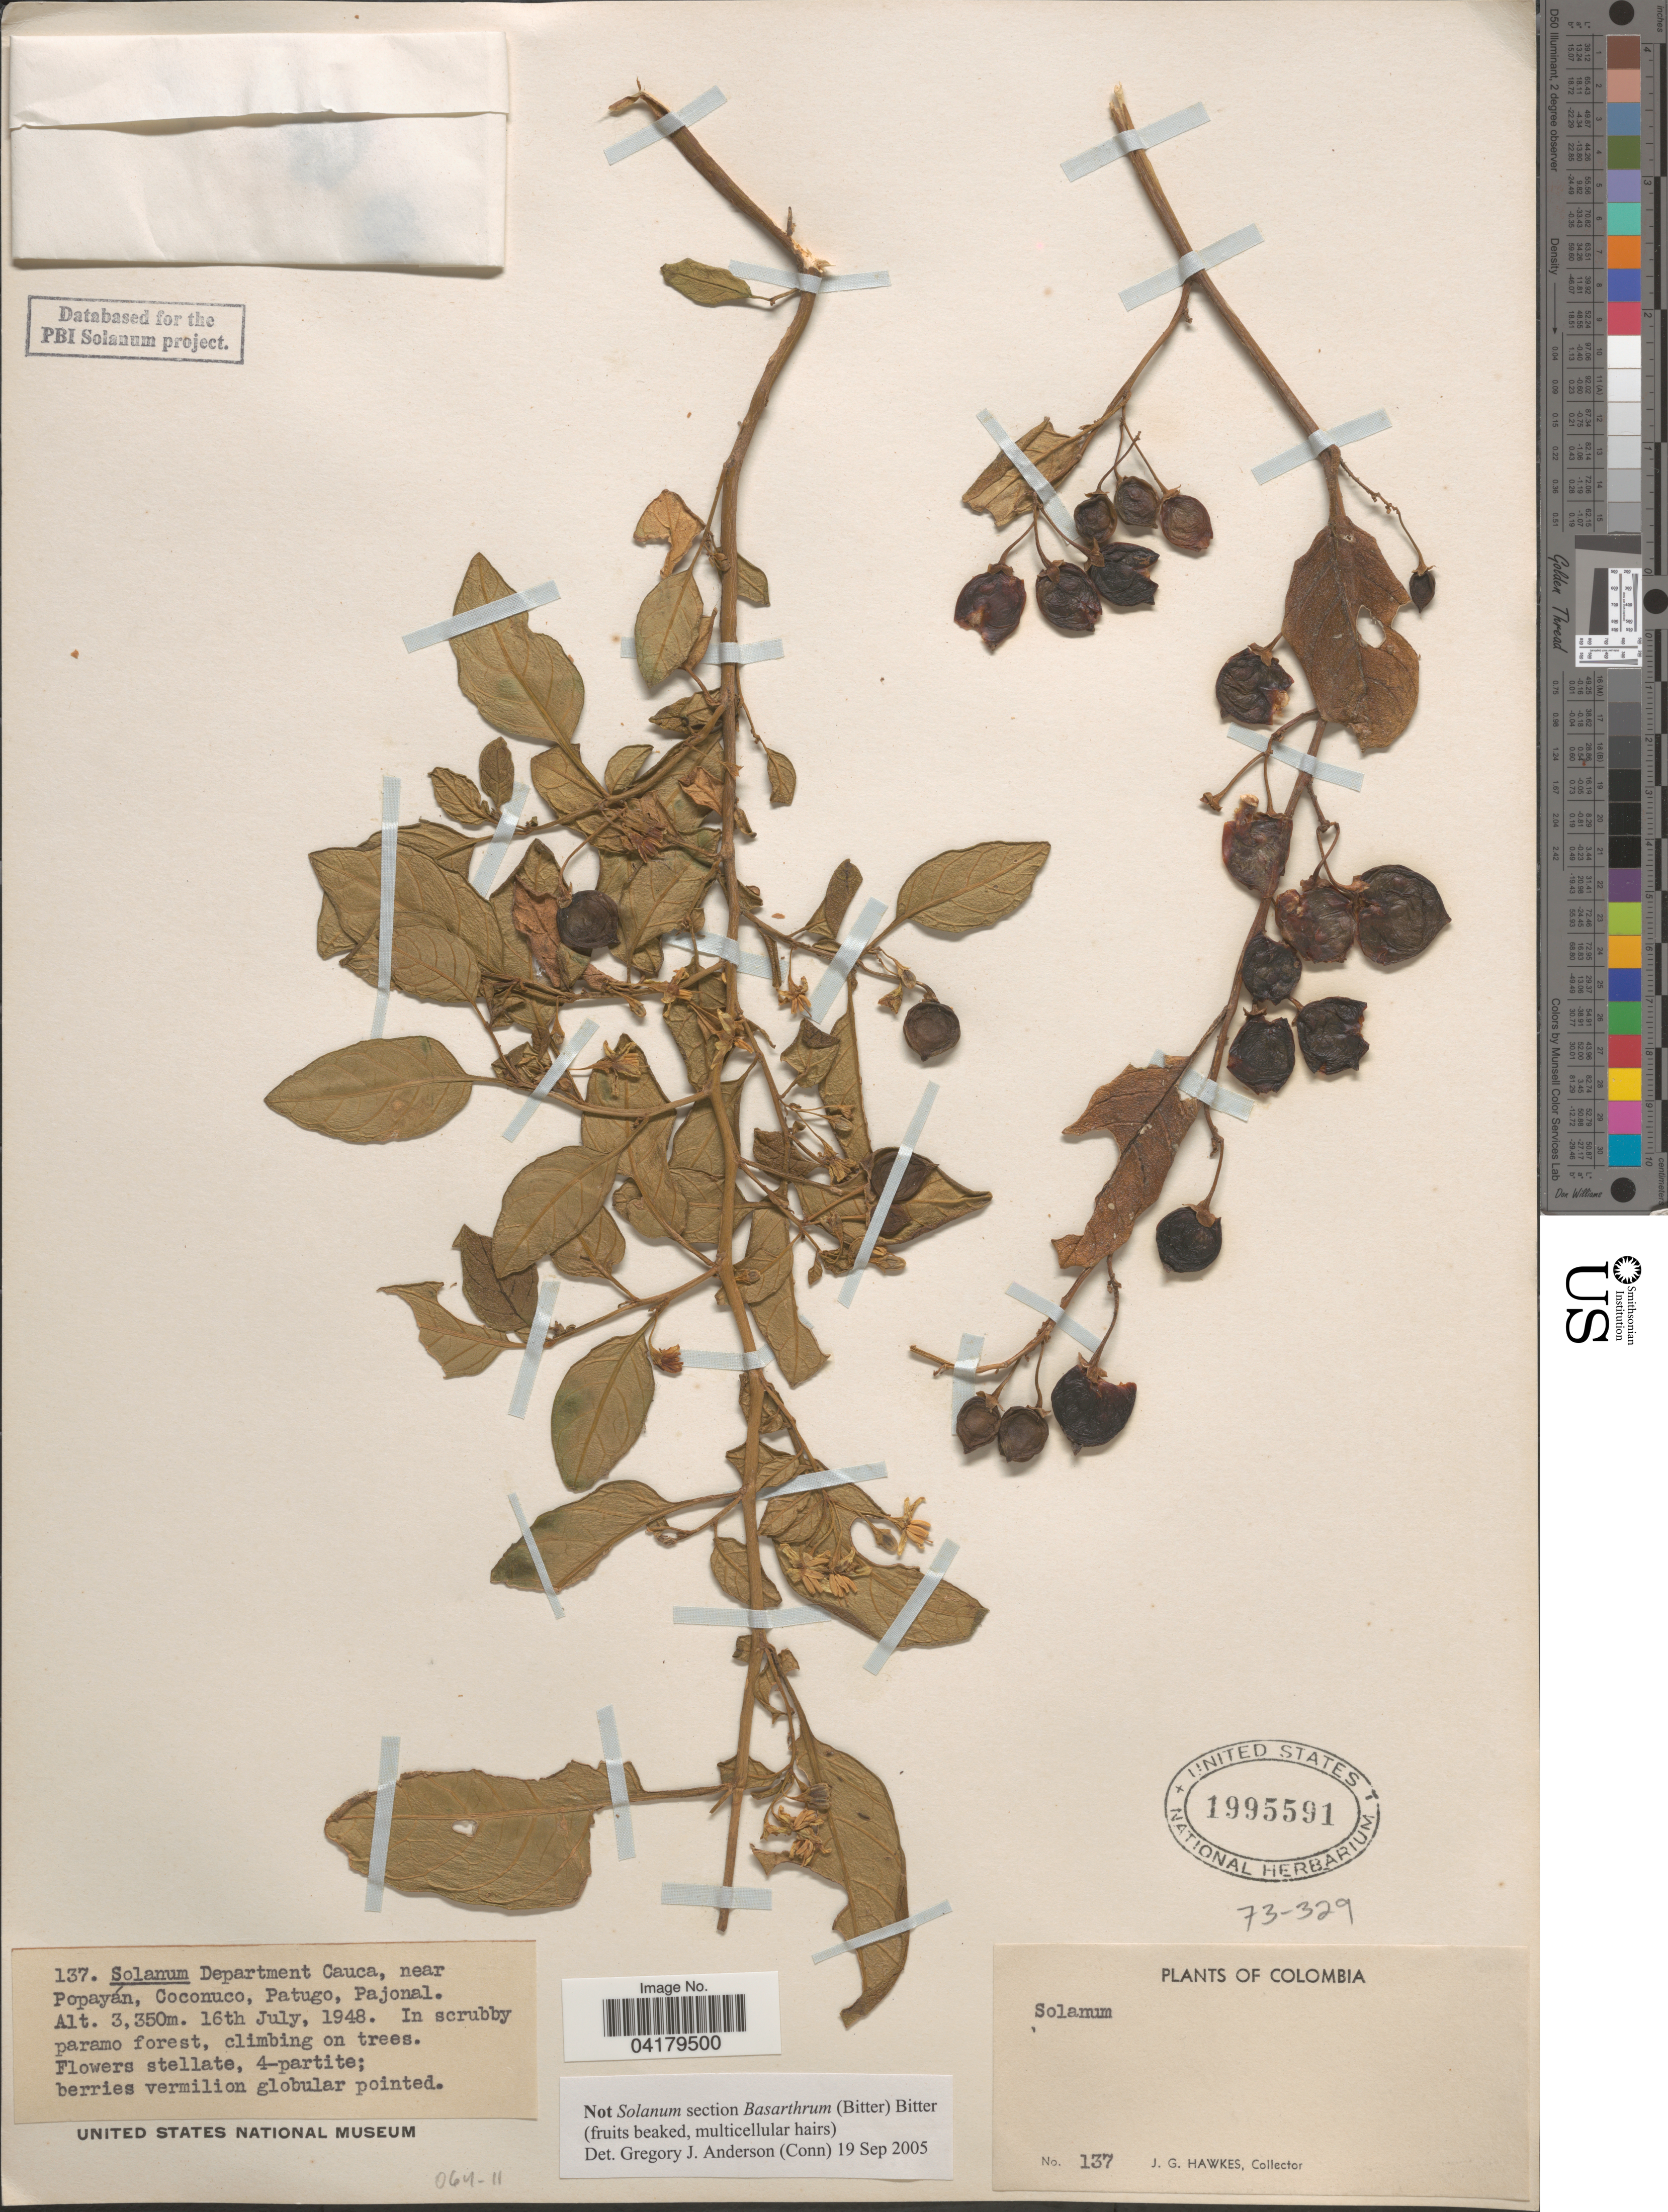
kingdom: Plantae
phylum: Tracheophyta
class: Magnoliopsida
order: Solanales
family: Solanaceae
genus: Solanum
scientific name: Solanum (Leptostemonum) sp.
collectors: J. Hawkes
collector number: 137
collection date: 1948-07-16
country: Colombia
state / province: Cauca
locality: Department Cauca, near Popayán, Coconuco, Patugo, Pajonal.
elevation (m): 3350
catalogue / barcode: US 1995591